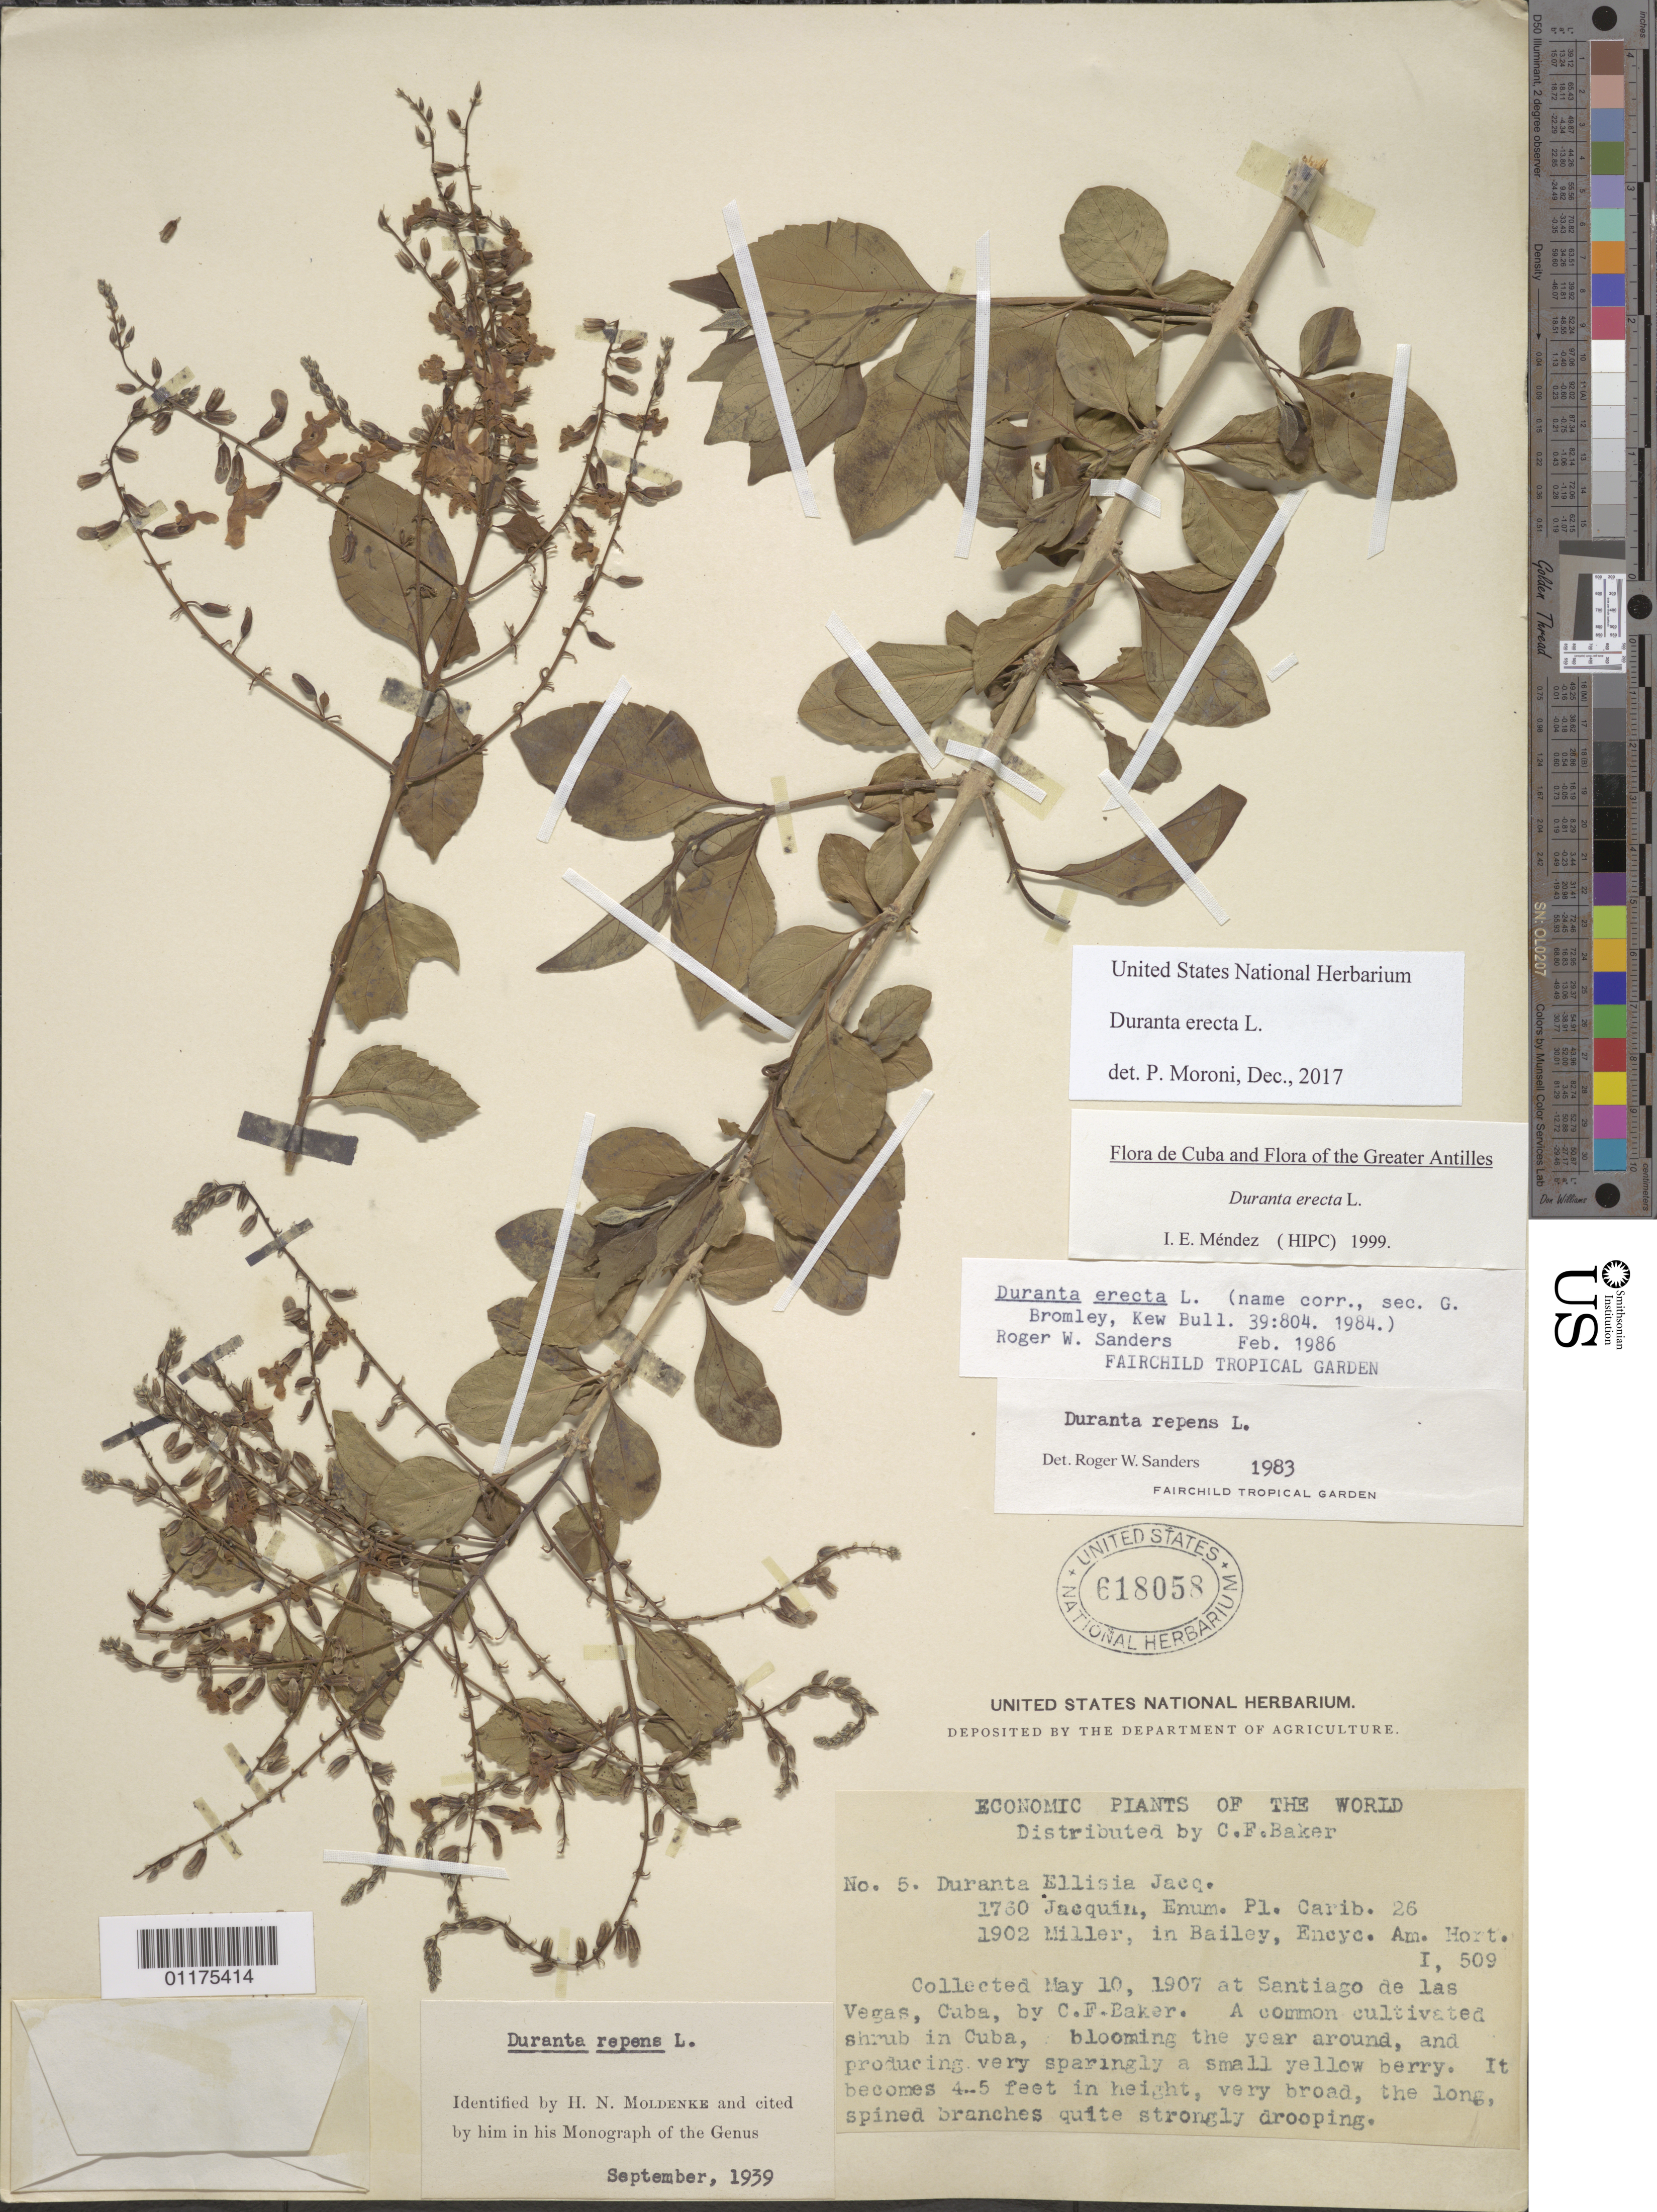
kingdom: Plantae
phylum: Tracheophyta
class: Magnoliopsida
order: Lamiales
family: Verbenaceae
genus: Duranta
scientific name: Duranta erecta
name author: L.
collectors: C. F. Baker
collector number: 5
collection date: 1907-05-10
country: Cuba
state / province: Santiago de las Vegas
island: Cuba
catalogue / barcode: US 618058